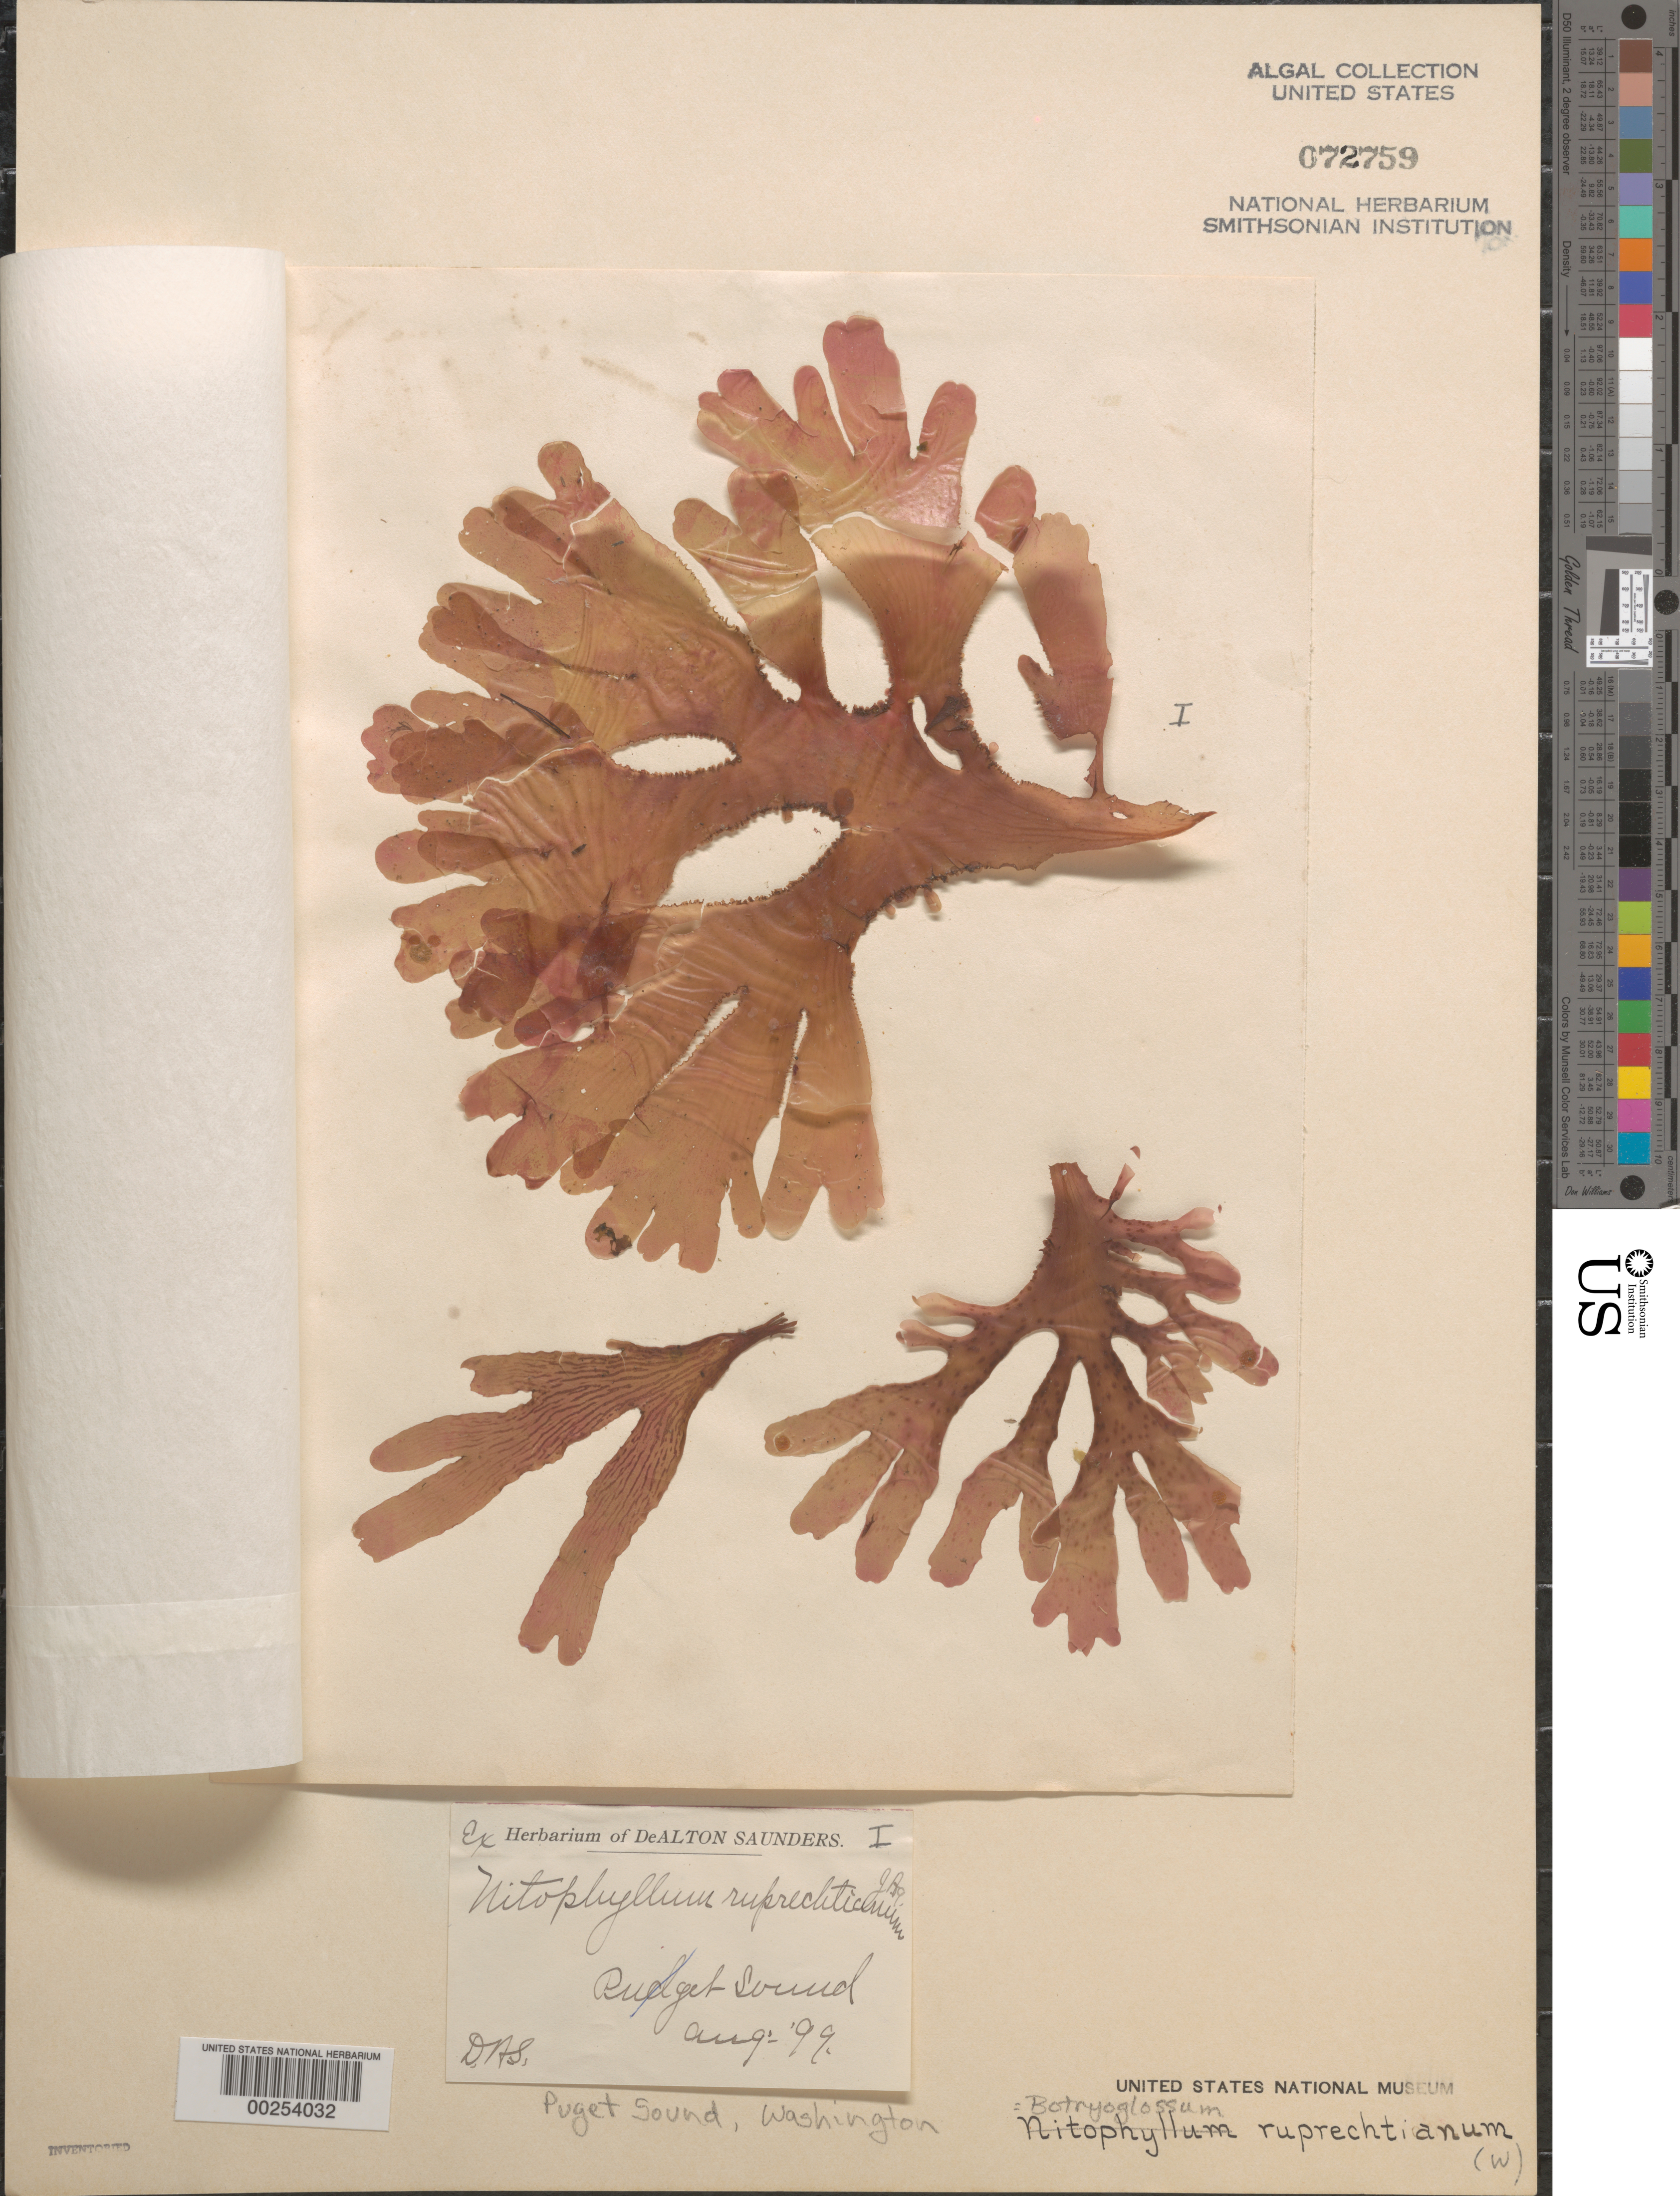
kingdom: Plantae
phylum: Rhodophyta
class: Florideophyceae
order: Ceramiales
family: Delesseriaceae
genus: Cryptopleura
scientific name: Cryptopleura ruprechtiana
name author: (J. Agardh) Kylin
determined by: Algae name updating Project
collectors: D. Saunders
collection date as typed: Aug 1899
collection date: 1899-08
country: United States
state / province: Washington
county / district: King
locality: Puget Sound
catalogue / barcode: US 72759